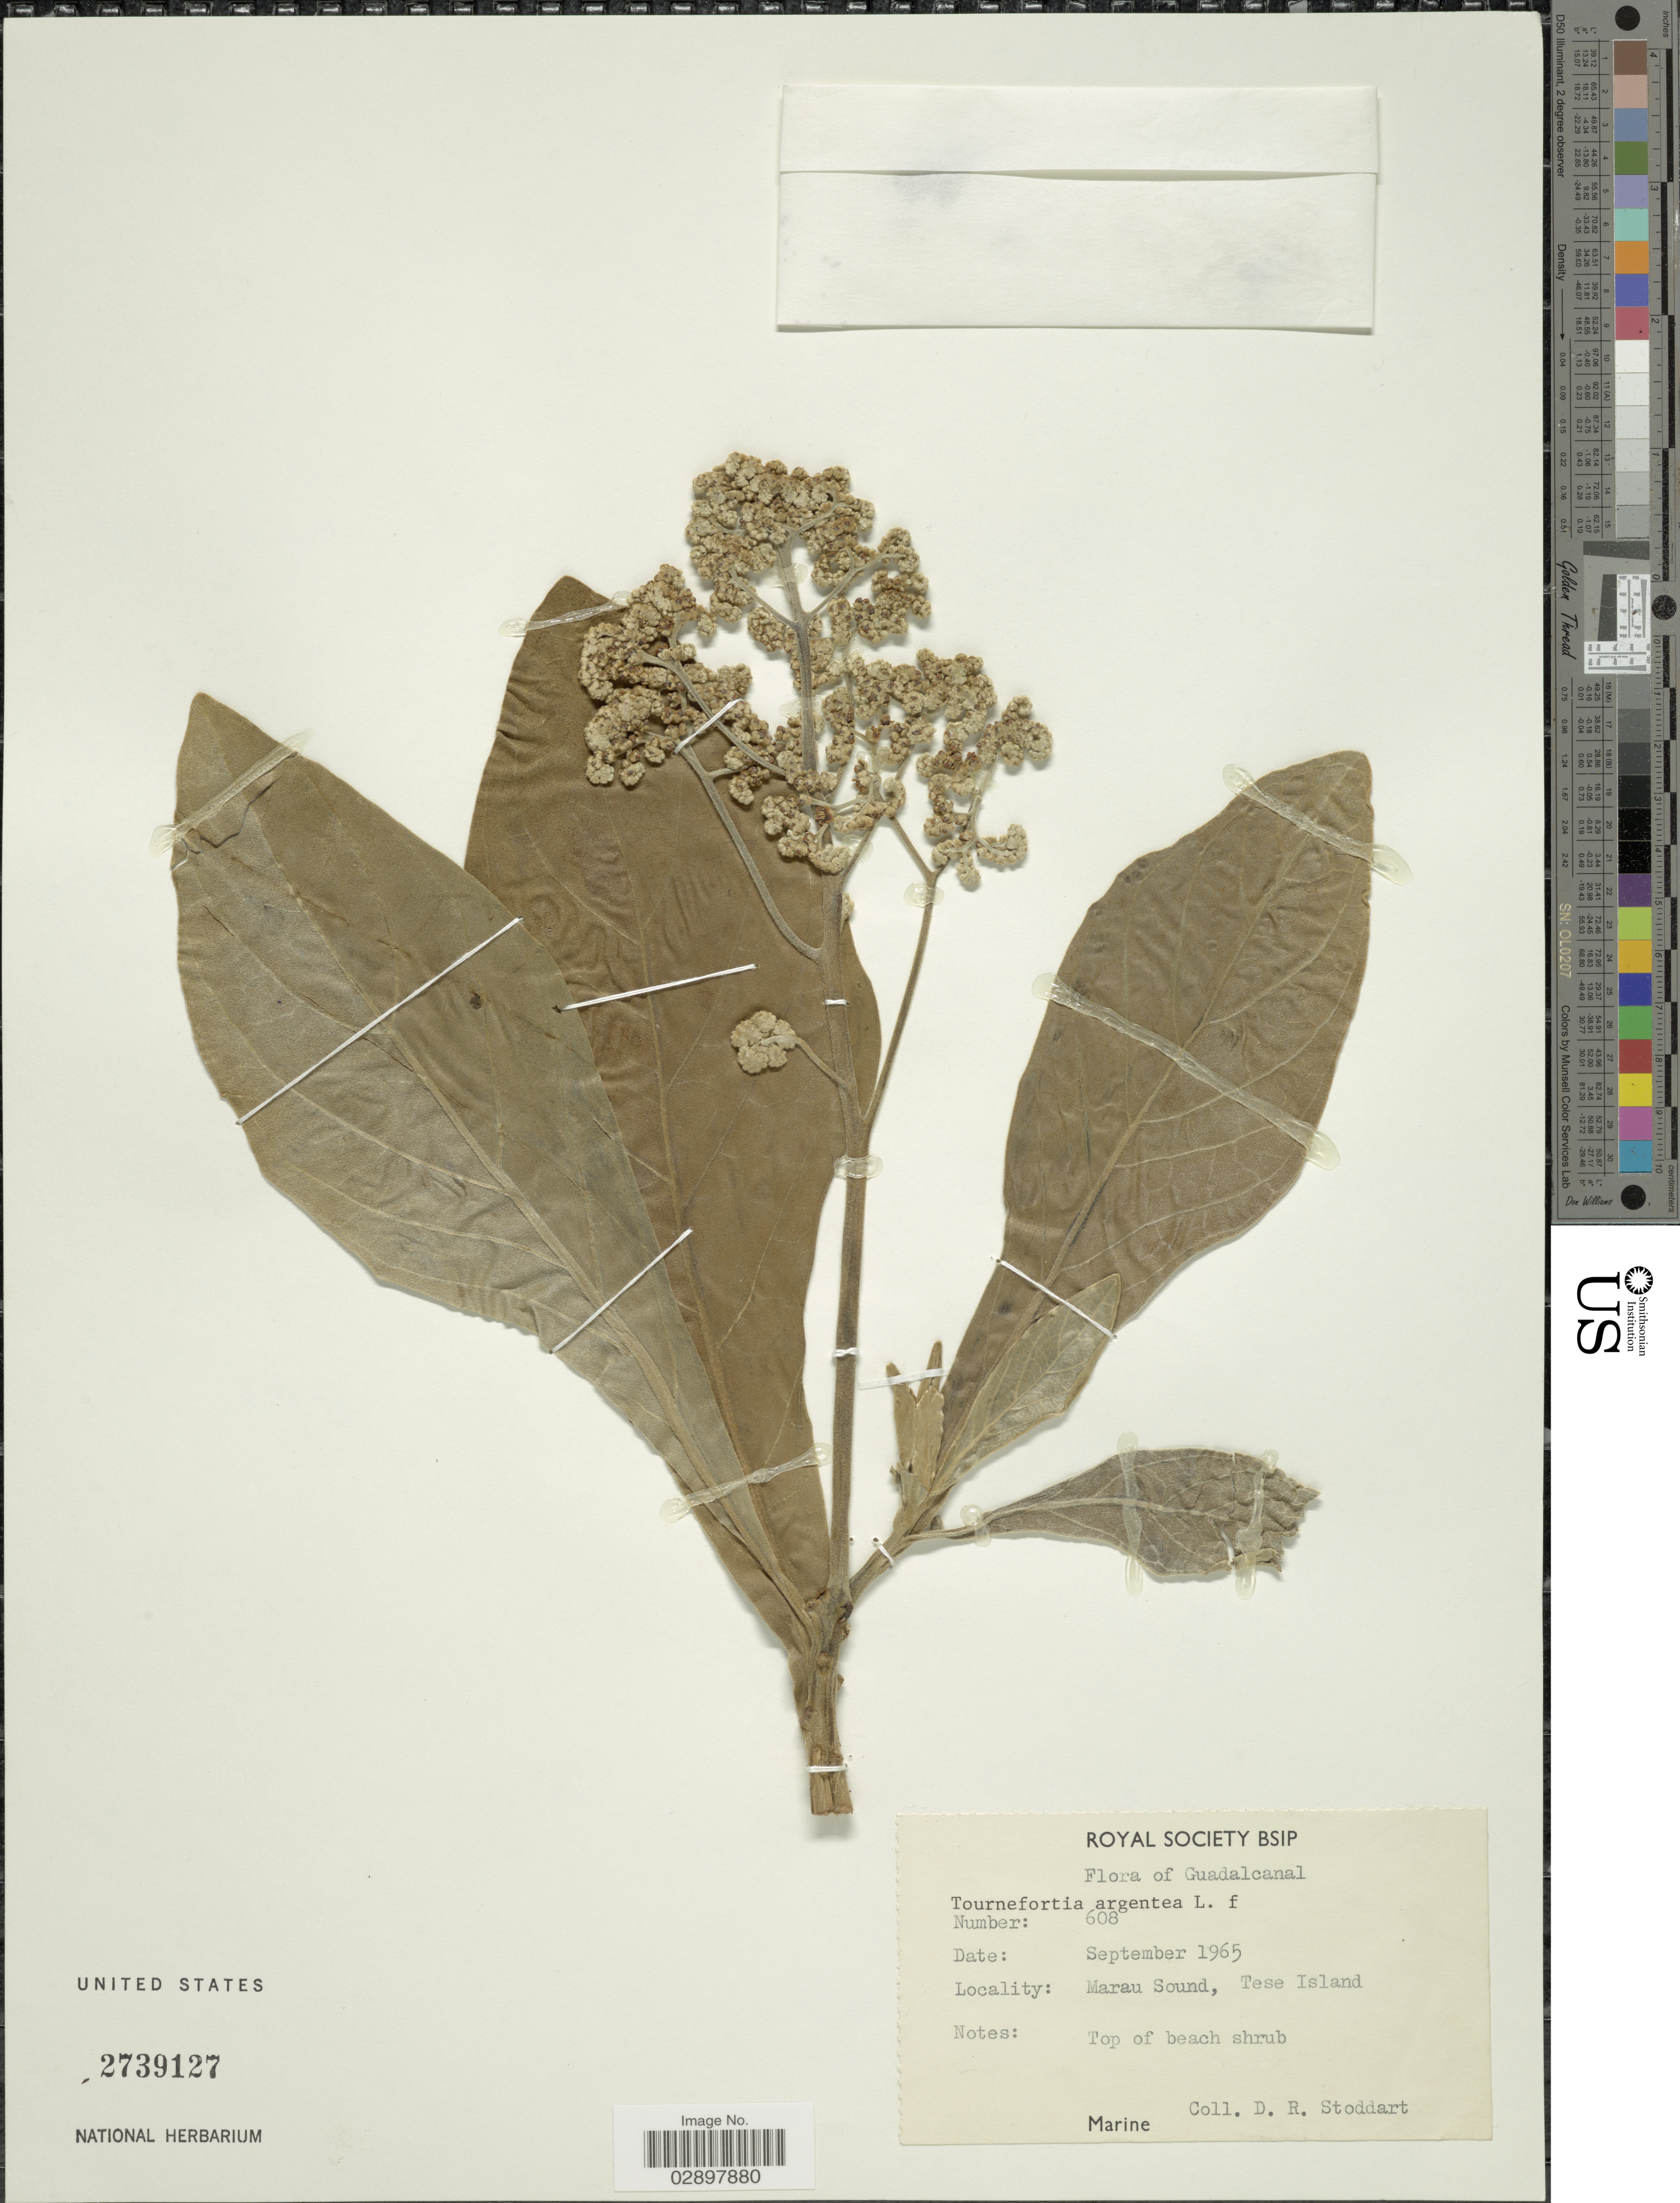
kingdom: Plantae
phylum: Tracheophyta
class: Magnoliopsida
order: Boraginales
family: Heliotropiaceae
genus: Heliotropium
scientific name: Heliotropium arboreum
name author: (Blanco) Mabberley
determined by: Wagner, W. L., (BOT), Smithsonian Institution - National Museum of Natural History (UNITED STATES)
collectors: D. R. Stoddart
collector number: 608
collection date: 1965-09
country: Solomon Islands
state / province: Solomon Islands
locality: Guadalcanal. Marau Sound, Tese Island.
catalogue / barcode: US 2739127